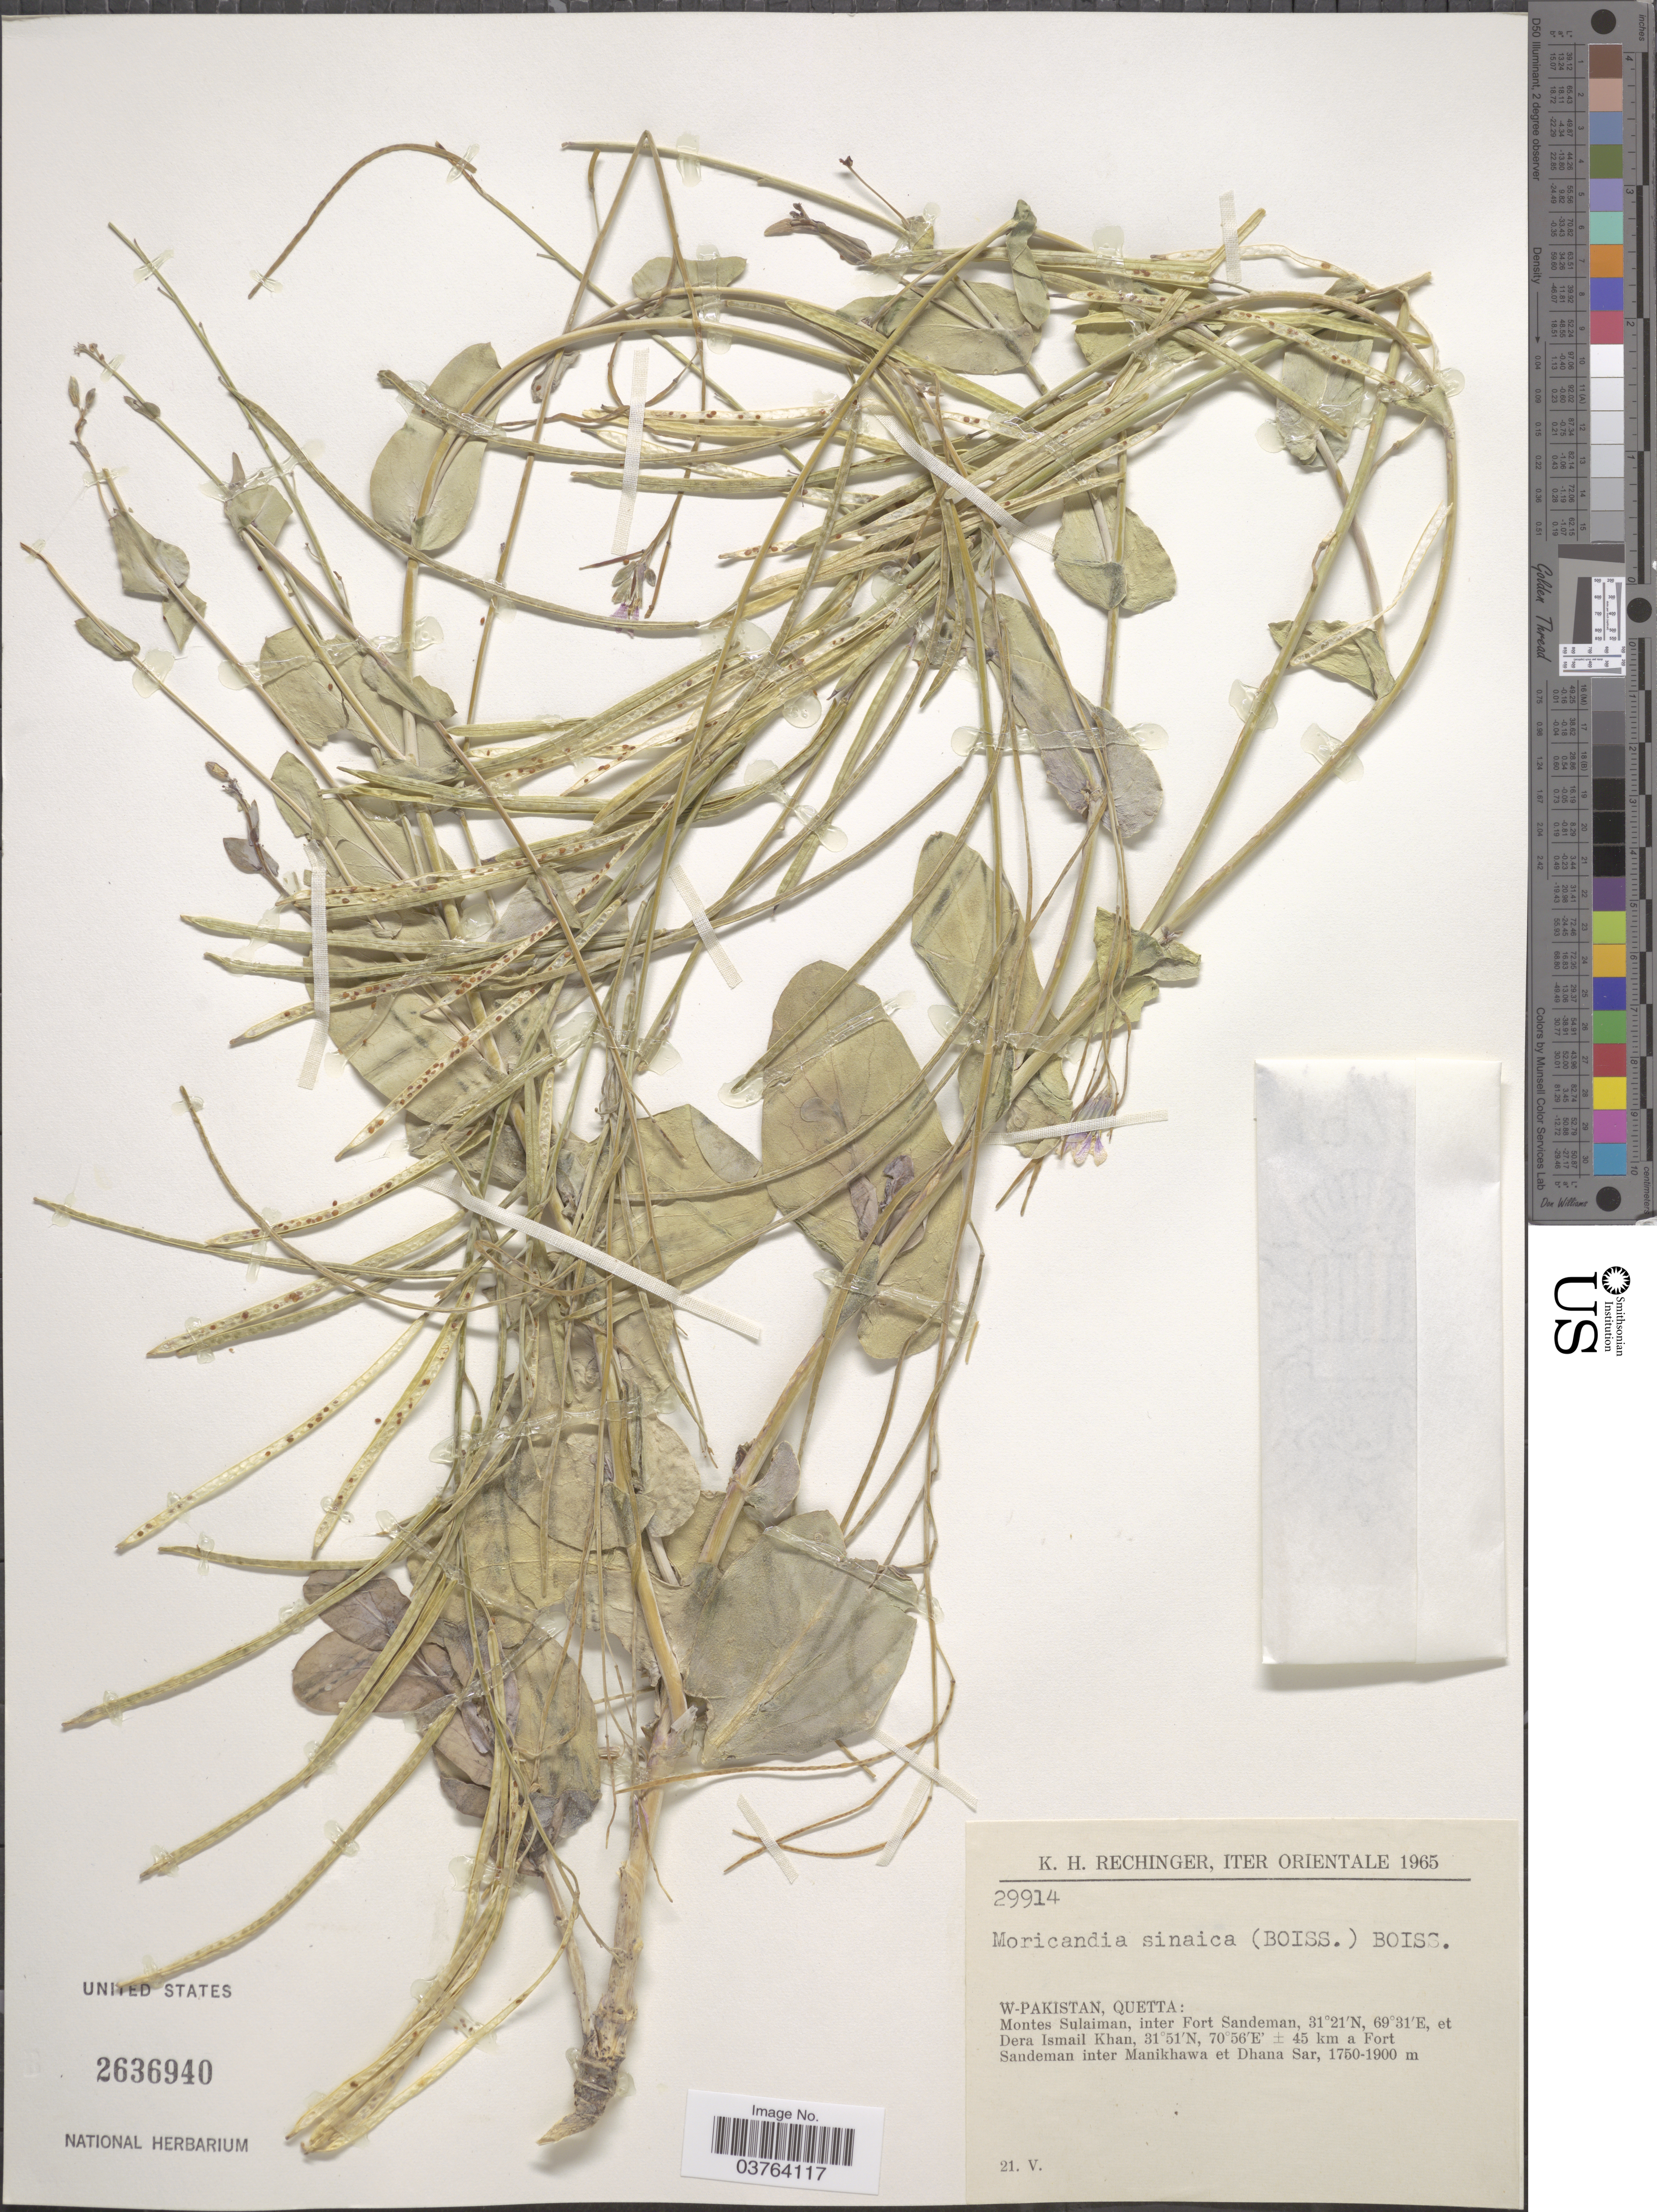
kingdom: Plantae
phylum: Tracheophyta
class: Magnoliopsida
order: Brassicales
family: Brassicaceae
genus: Moricandia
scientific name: Moricandia sinaica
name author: (Boiss.) Boiss.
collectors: K. H. Rechinger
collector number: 29914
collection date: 1965-05-21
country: Pakistan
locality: Iter Orientale. W-Pakistan, Quetta: Montes Sulaiman, inter Fort Sandeman, et Dera Ismail Khan, ± 45 km a Fort Sandeman inter Manikhawa et Dhana Sar.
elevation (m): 1750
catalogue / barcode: US 2636940